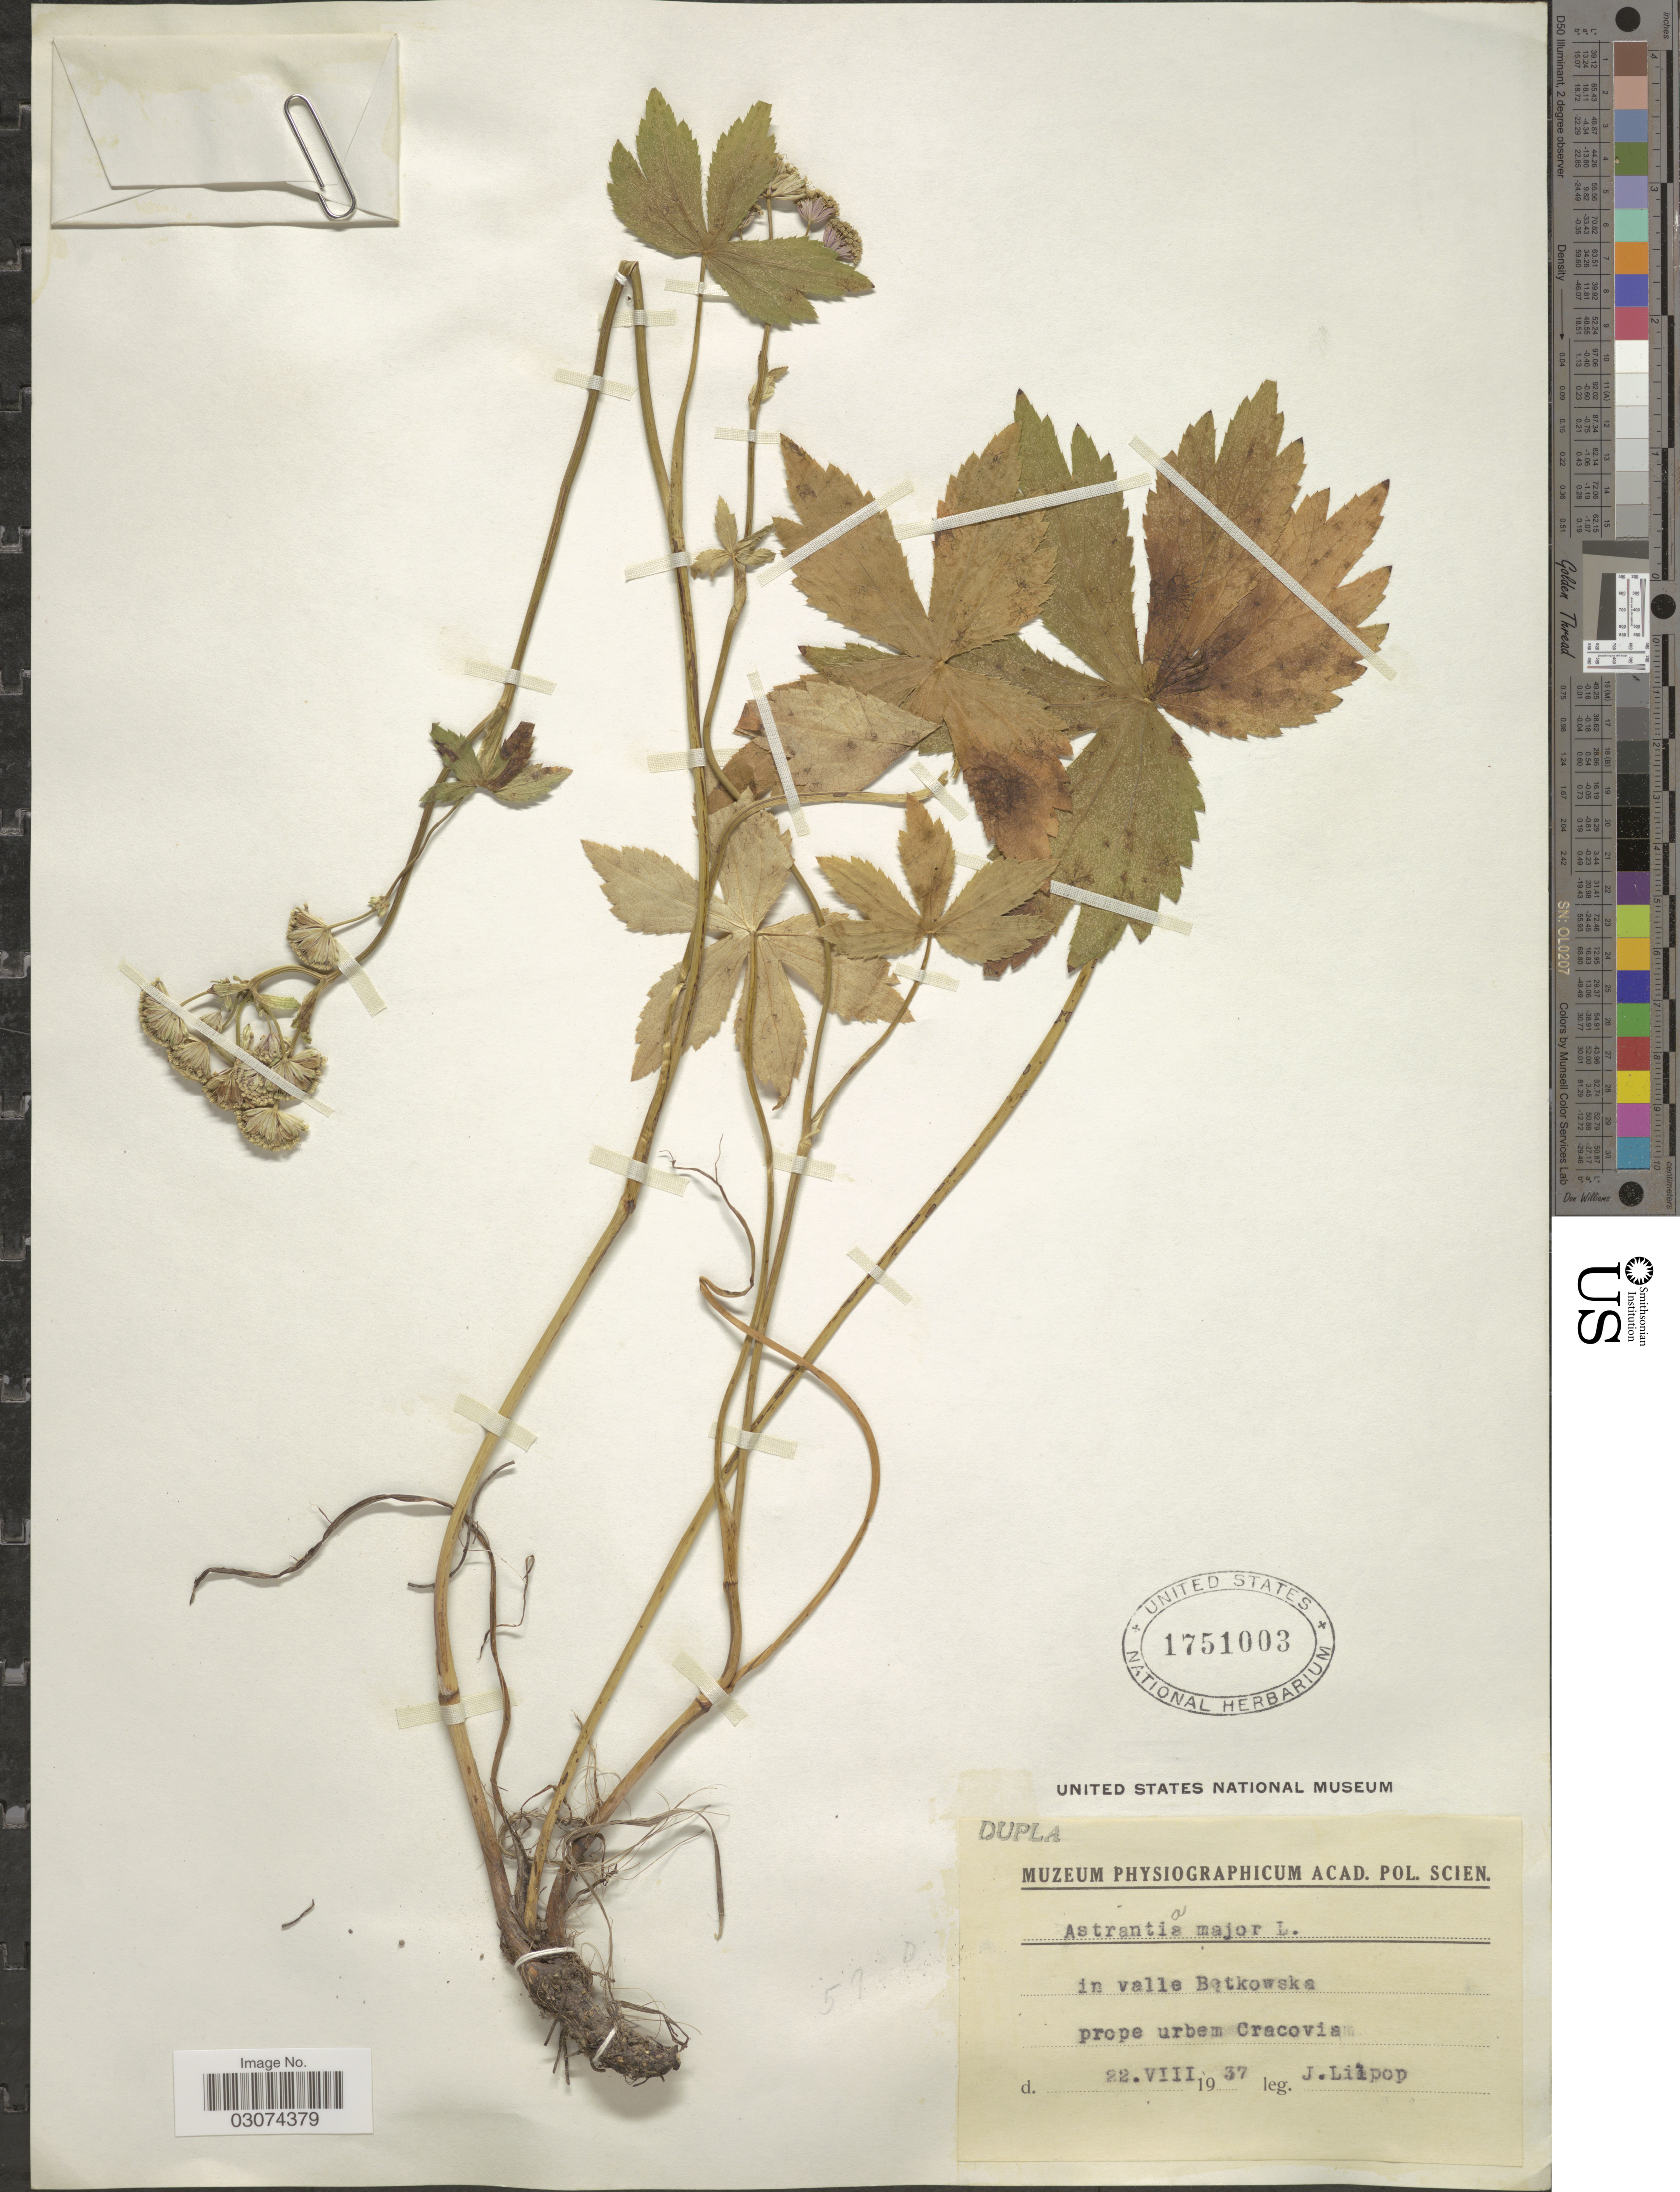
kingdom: Plantae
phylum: Tracheophyta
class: Magnoliopsida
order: Apiales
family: Apiaceae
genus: Astrantia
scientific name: Astrantia major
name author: L.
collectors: J. Lipop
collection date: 1937-08-22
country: Poland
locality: In valle Betkowska prope urbem Cracovia.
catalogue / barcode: US 1751003